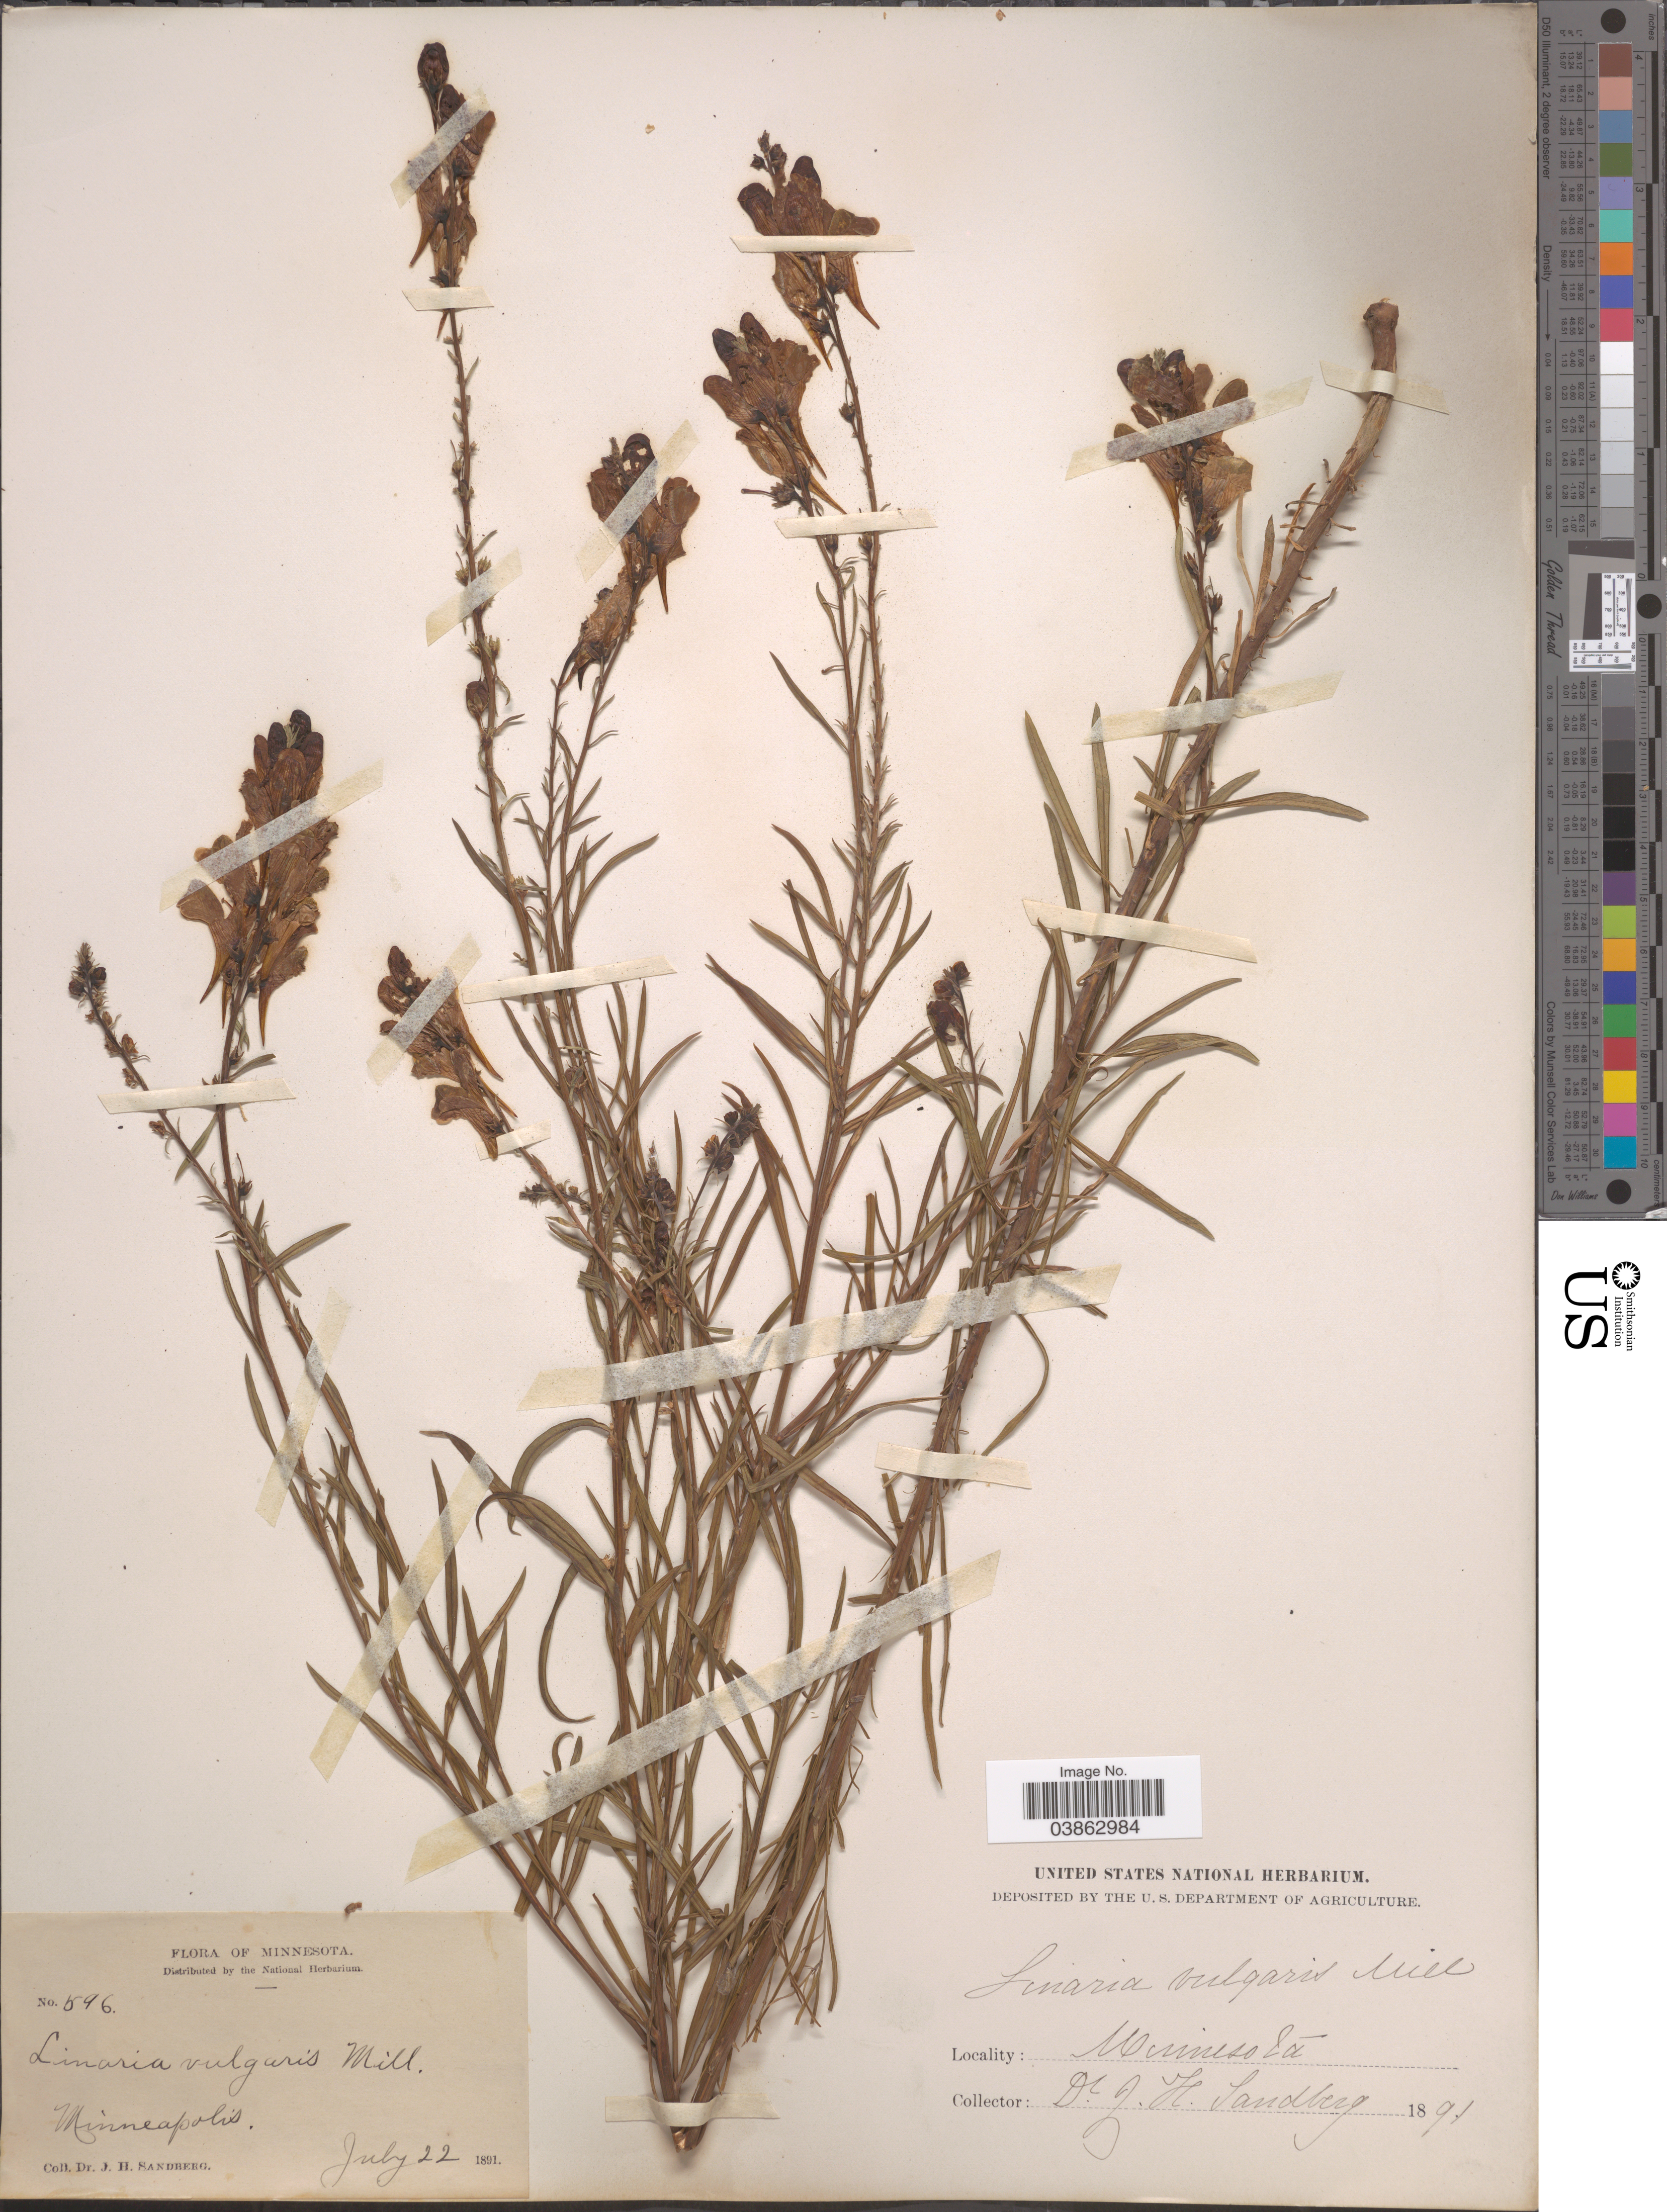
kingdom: Plantae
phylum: Tracheophyta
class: Magnoliopsida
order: Lamiales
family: Plantaginaceae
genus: Linaria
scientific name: Linaria vulgaris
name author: Mill.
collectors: J. H. Sandberg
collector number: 596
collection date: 1891-07-22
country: United States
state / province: Minnesota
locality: Minneapolis.